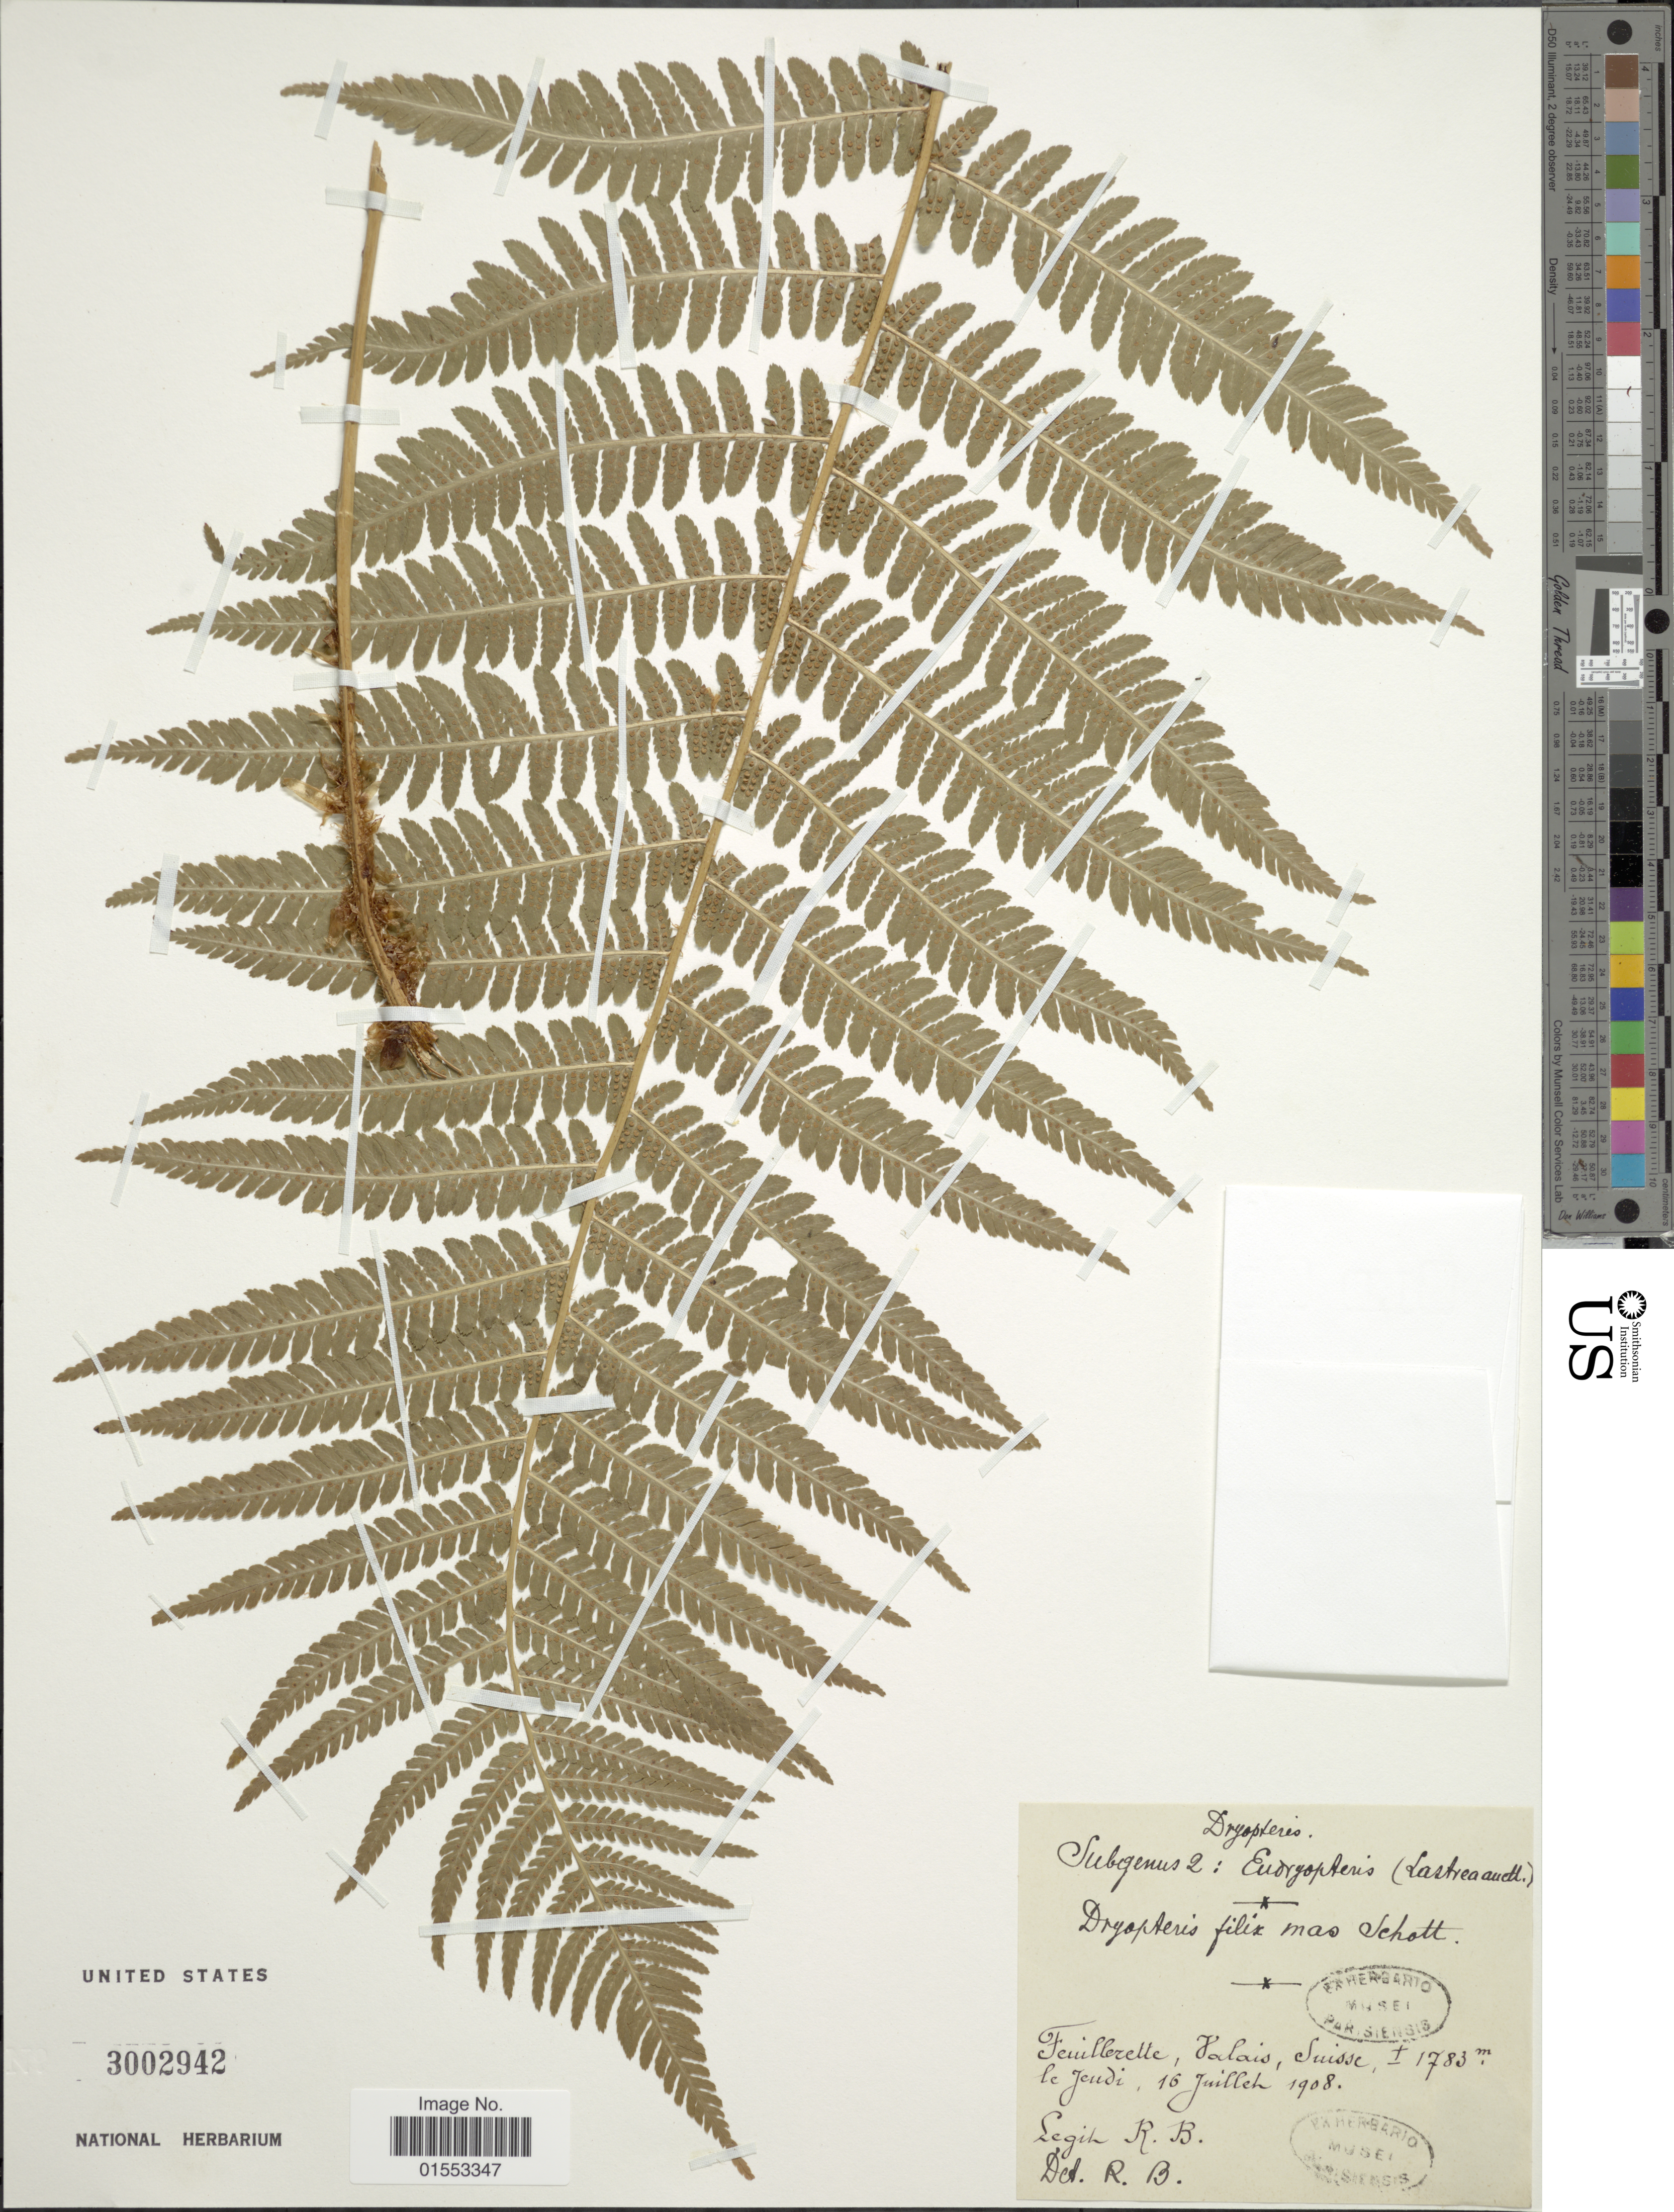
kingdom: Plantae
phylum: Tracheophyta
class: Polypodiopsida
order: Polypodiales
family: Dryopteridaceae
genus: Dryopteris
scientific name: Dryopteris filix-mas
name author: (L.) Schott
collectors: R. B.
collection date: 1908-07-16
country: Switzerland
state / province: Valais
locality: Feuillerette, Valais, Suisse.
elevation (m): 1783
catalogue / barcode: US 3002942